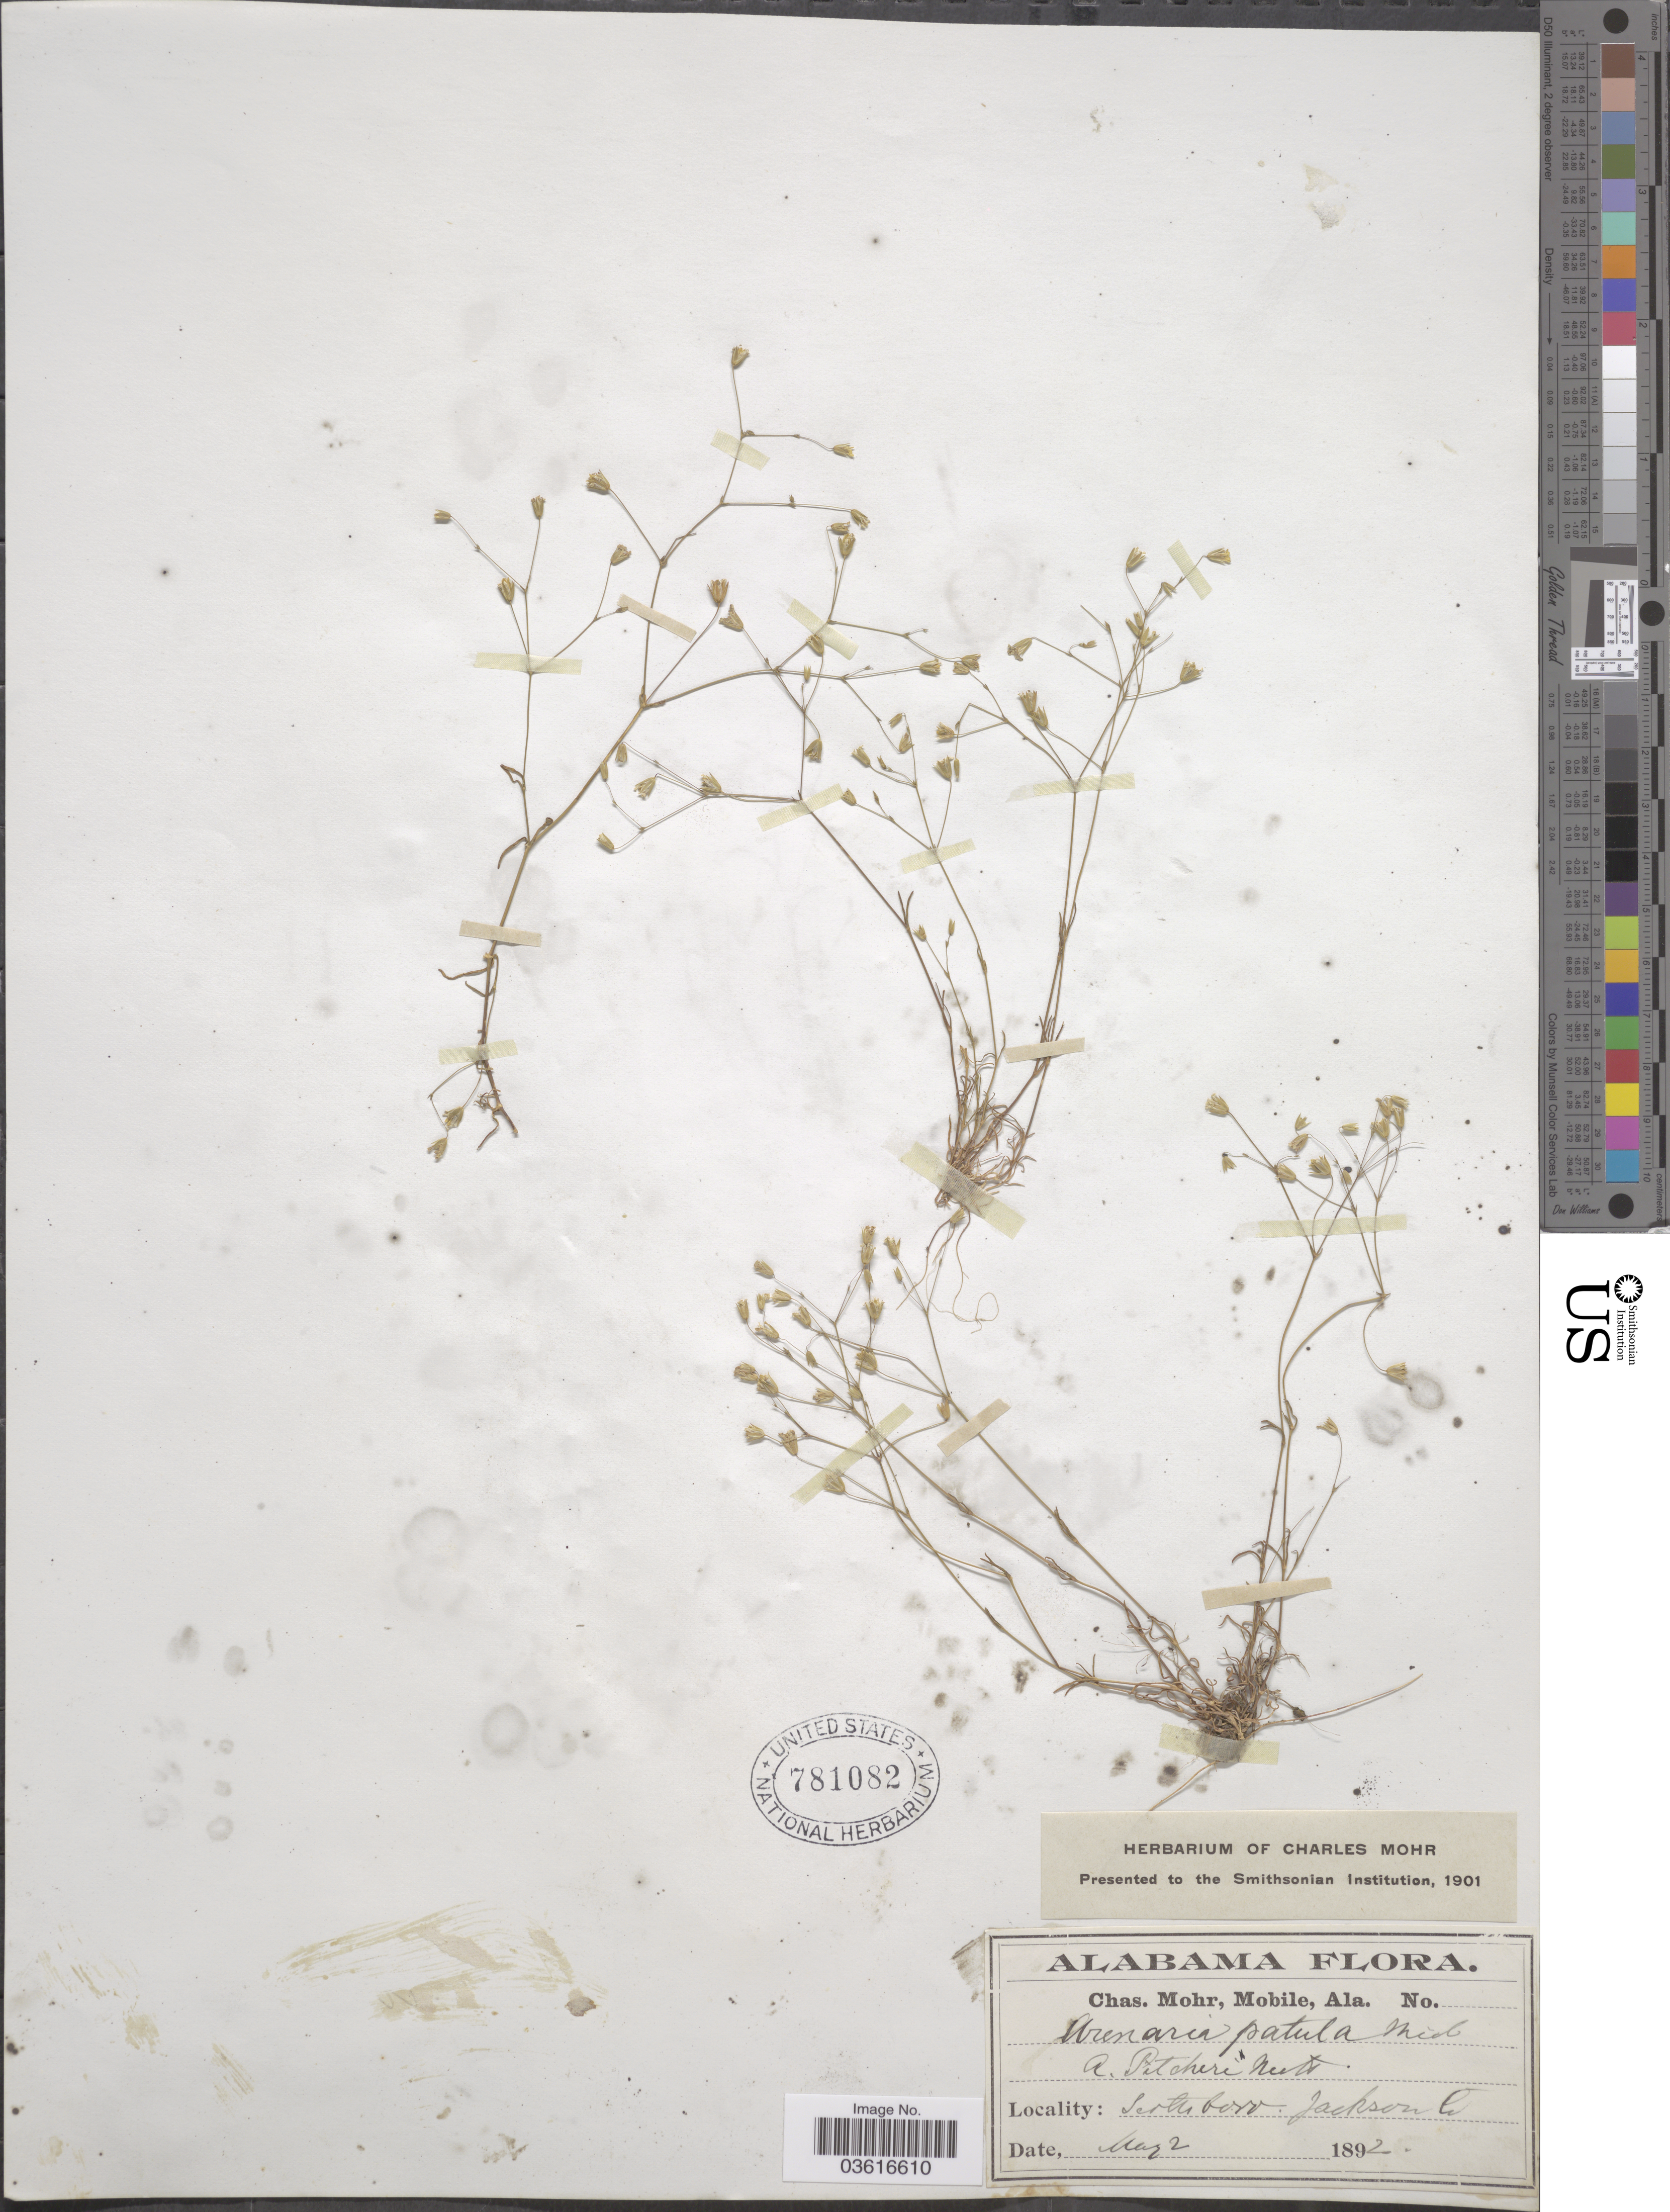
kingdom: Plantae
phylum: Tracheophyta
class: Magnoliopsida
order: Caryophyllales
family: Caryophyllaceae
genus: Minuartia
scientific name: Minuartia patula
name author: (Michx.) Mattf.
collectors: Mohr, C. T. (herbarium)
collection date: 1892-05-02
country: United States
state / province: Alabama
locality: Scottsboro, Jackson Co.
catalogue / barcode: US 781082